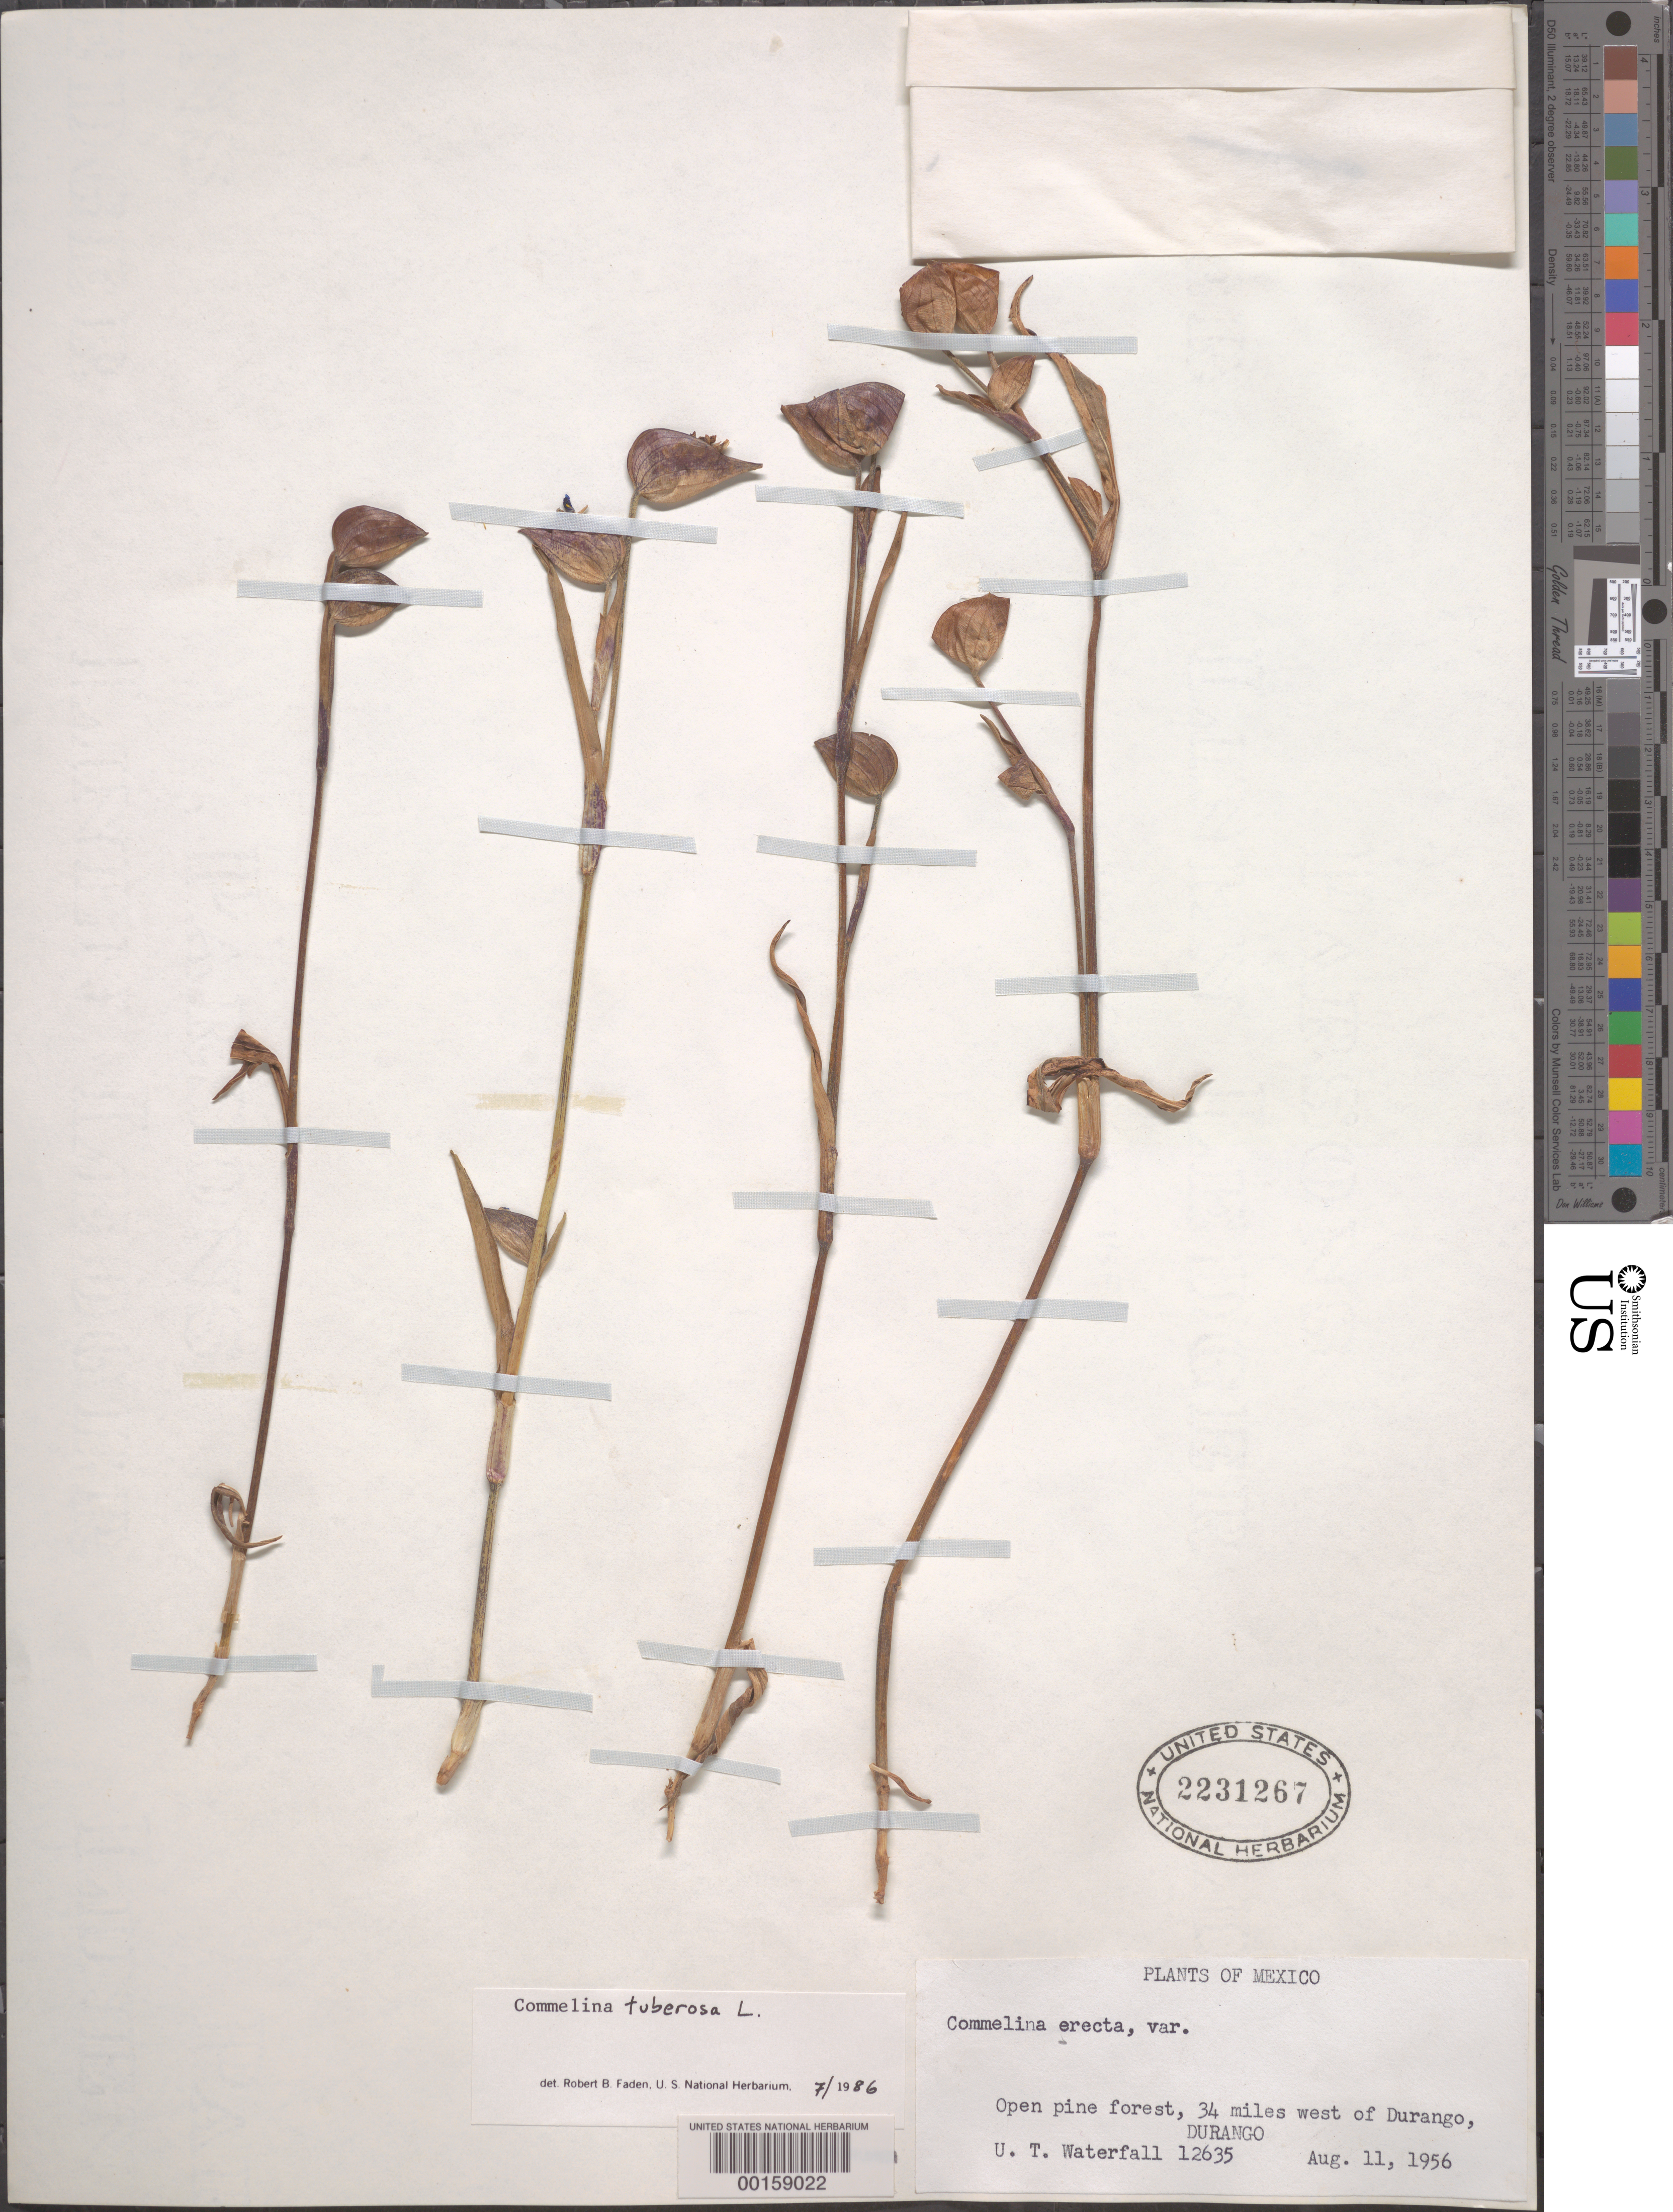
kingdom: Plantae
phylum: Tracheophyta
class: Liliopsida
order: Commelinales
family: Commelinaceae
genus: Commelina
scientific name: Commelina erecta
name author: L.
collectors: U. T. Waterfall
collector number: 12635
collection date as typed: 11 Aug 1956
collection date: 1956-08-11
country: Mexico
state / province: Durango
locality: W of Durango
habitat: Open pine forest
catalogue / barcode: US 2231267